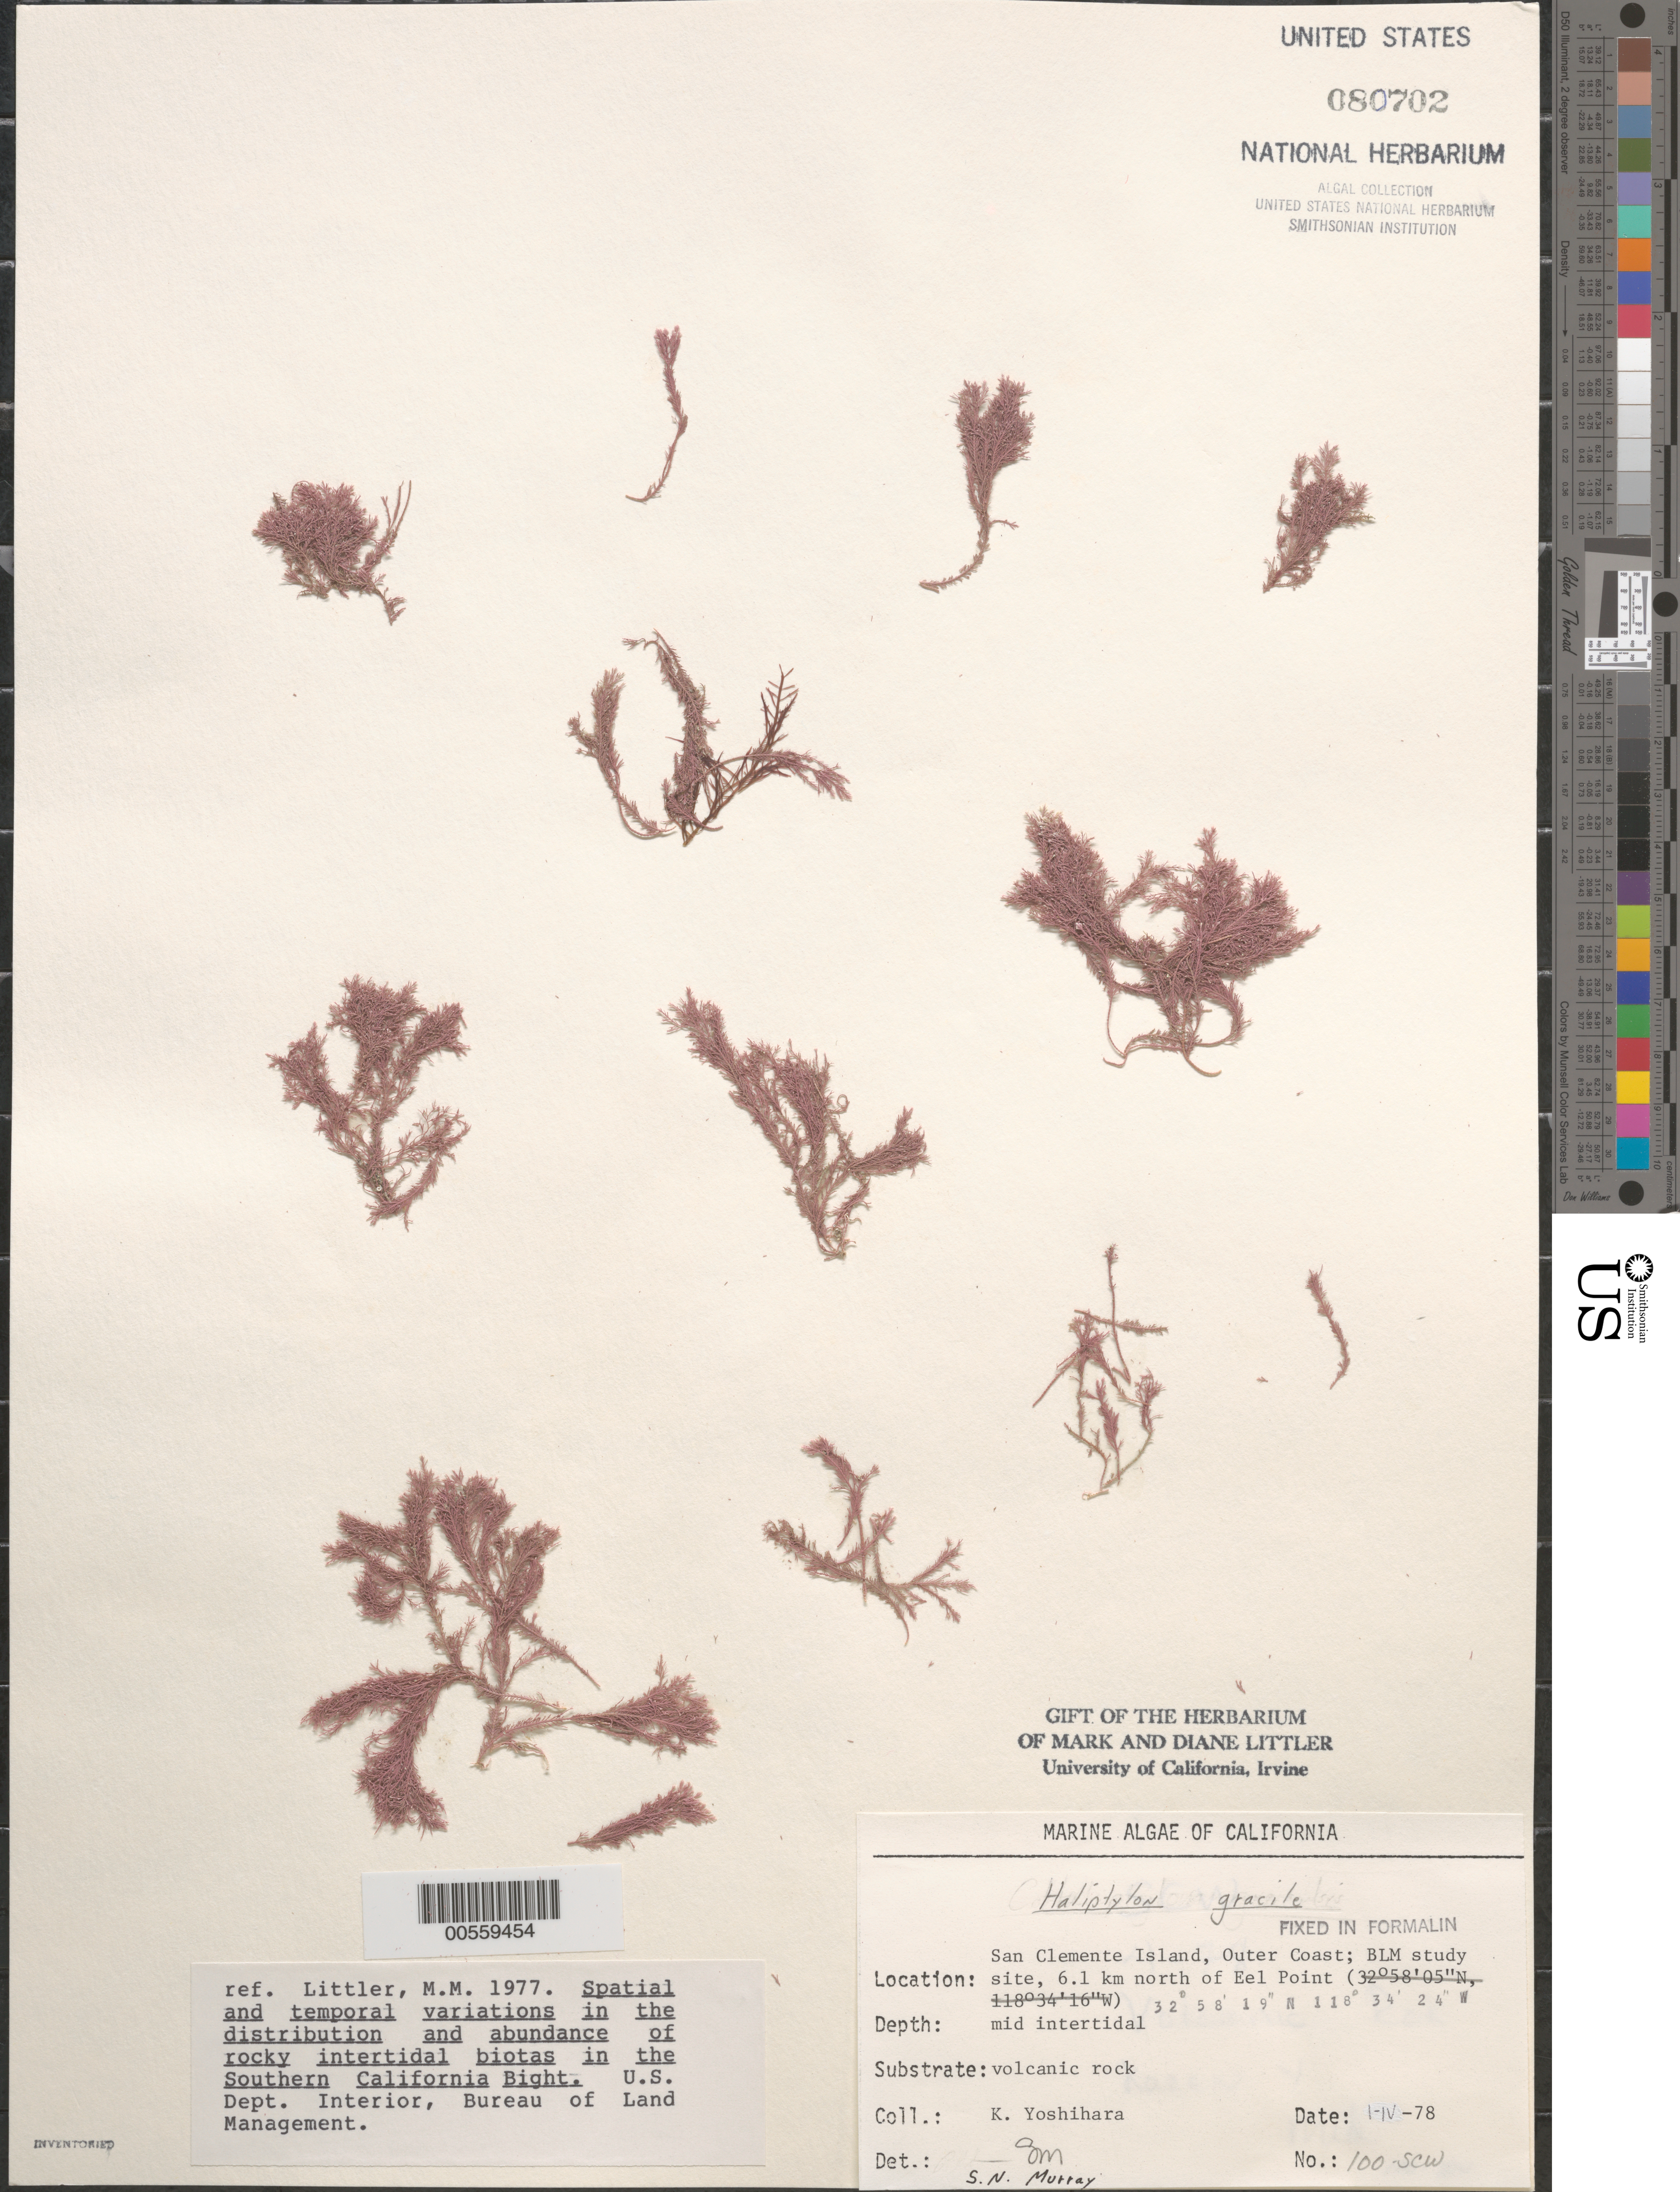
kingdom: Plantae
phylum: Rhodophyta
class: Florideophyceae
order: Corallinales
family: Corallinaceae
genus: Jania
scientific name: Jania rosea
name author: (Lam.) Decne.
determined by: Algae name updating Project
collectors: K. Yoshihara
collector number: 100-scw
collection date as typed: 01 Apr 1978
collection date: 1978-04-01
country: United States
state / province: California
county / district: Los Angeles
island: San Clemente Island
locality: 6.1 km north of Eel Point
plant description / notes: BLM-SOCALBIGHT Rocky Intertidal Survey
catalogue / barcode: US 80702